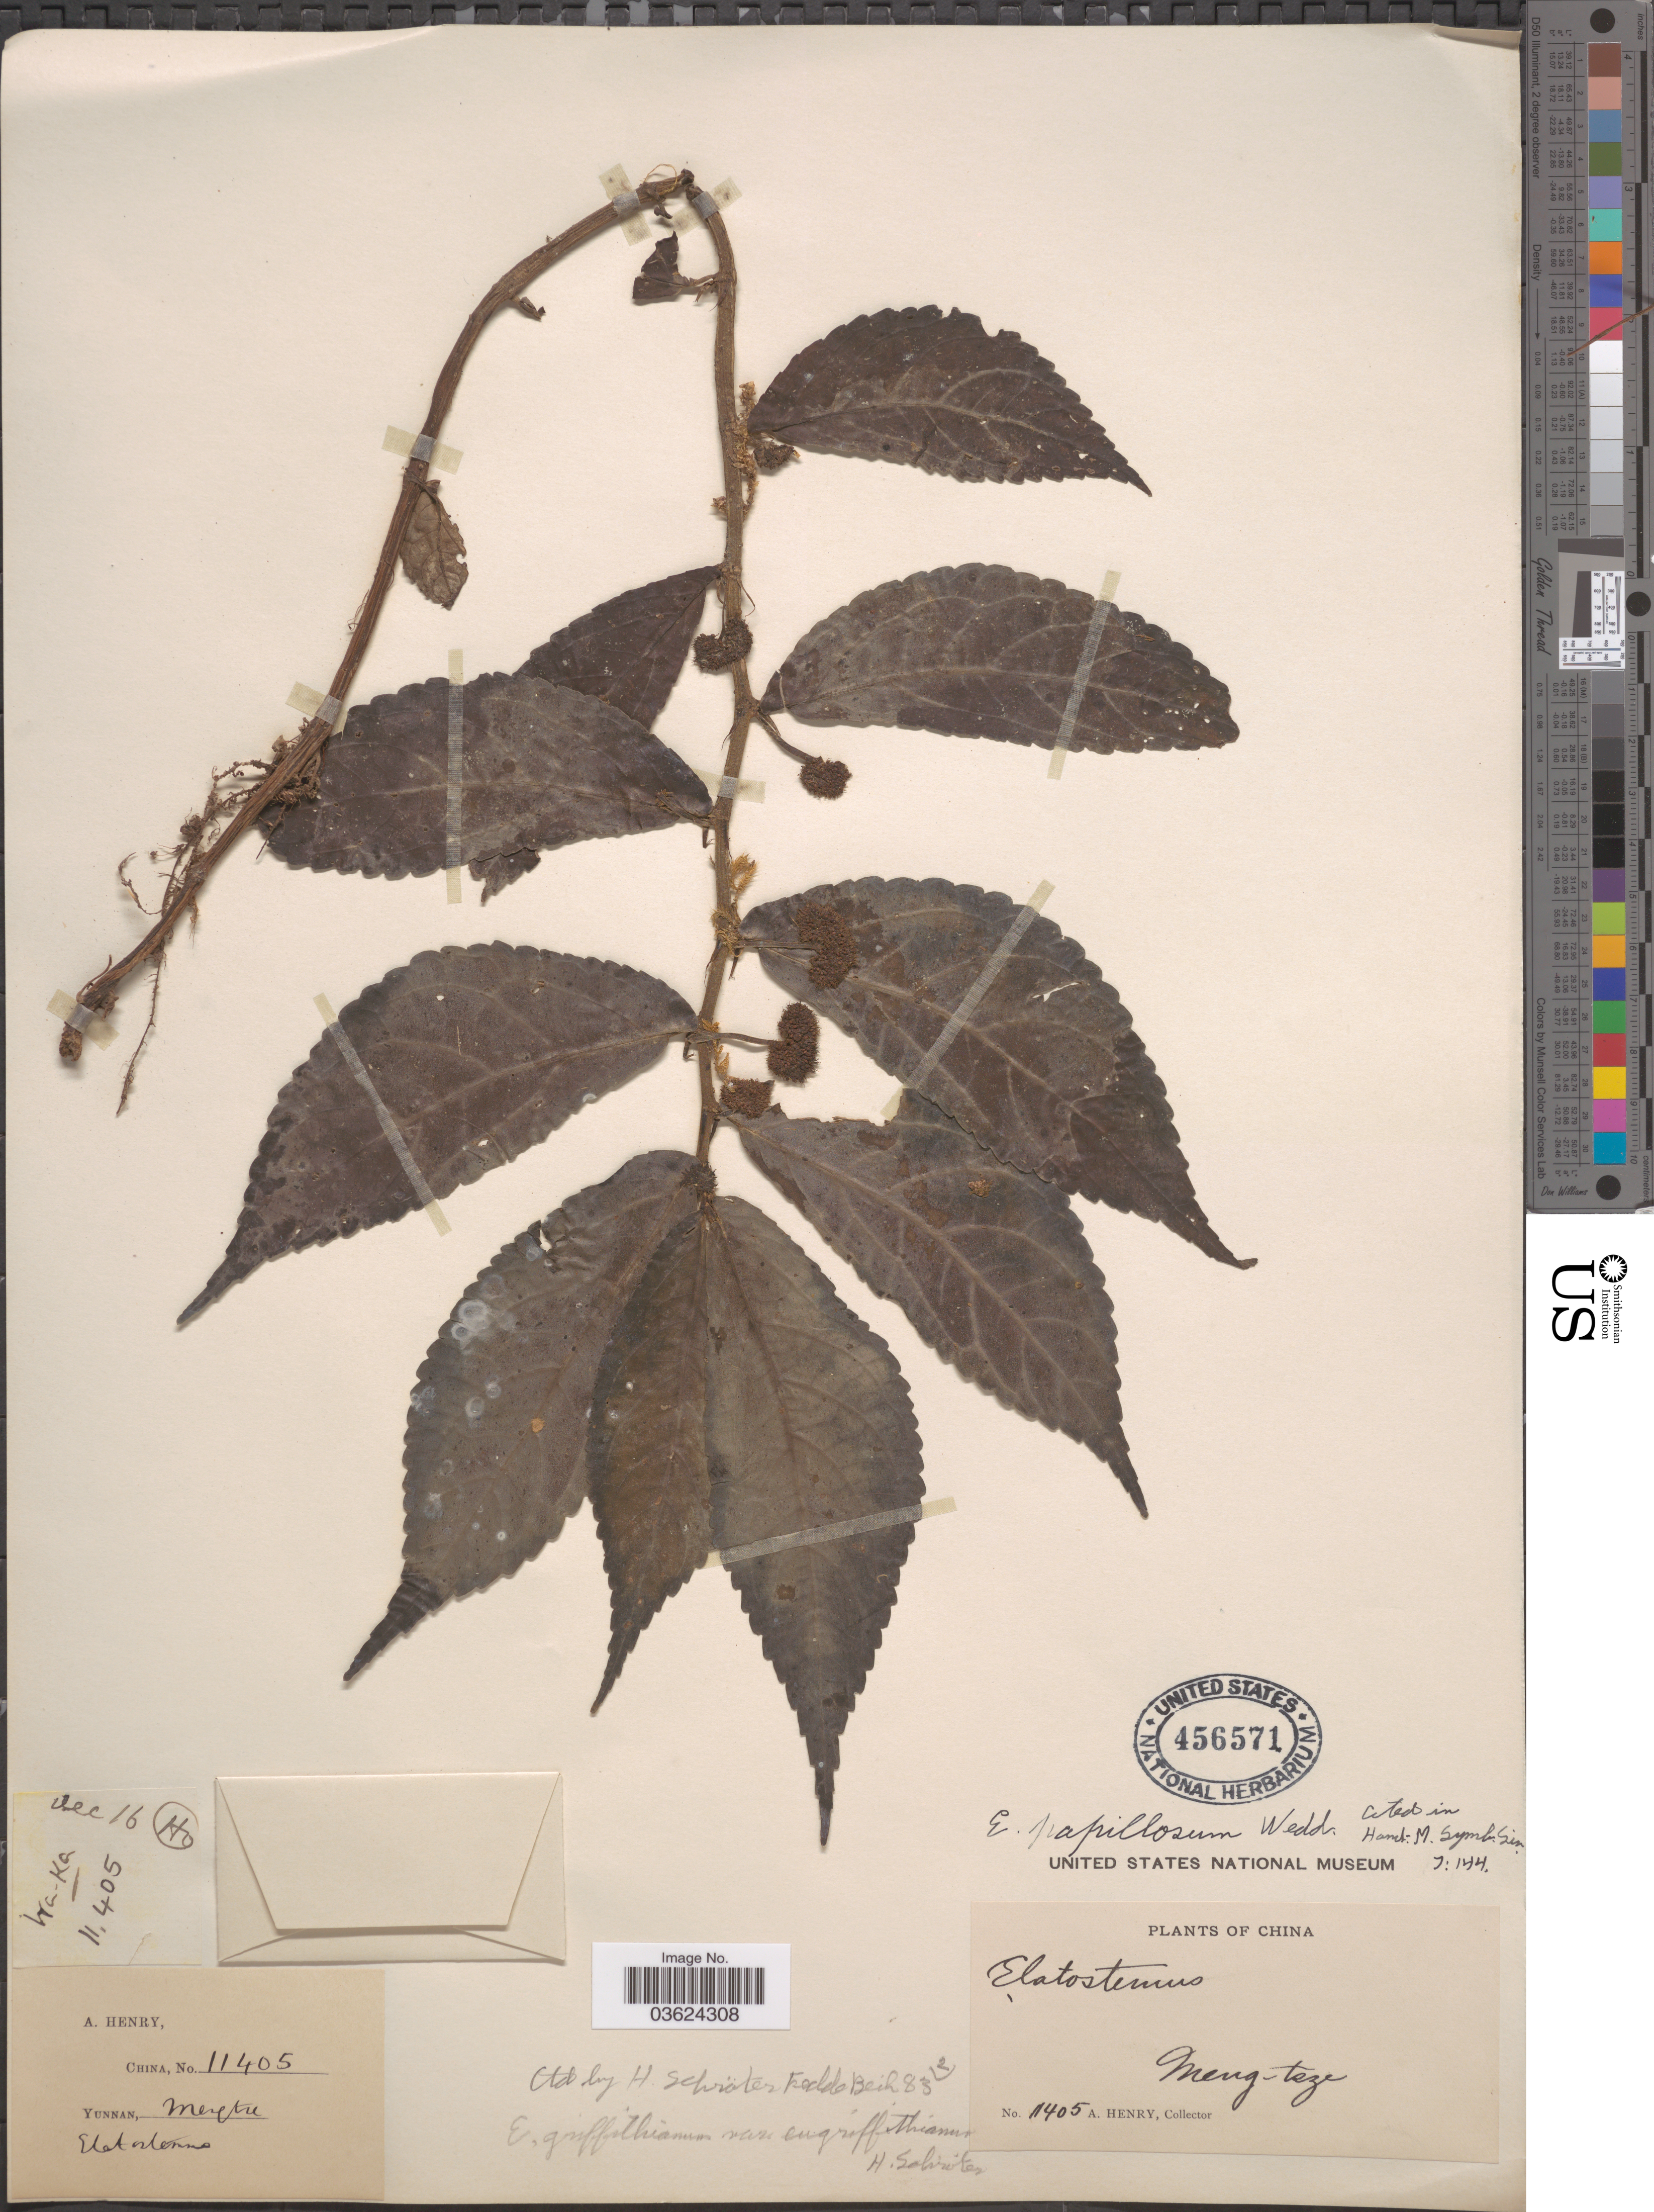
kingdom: Plantae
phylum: Tracheophyta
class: Magnoliopsida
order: Rosales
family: Urticaceae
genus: Elatostema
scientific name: Elatostema griffithianum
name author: (Wedd.) Hallier f.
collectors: A. Henry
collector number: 11405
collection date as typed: Transcribed d/m/y: /12/16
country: China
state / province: Yunnan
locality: Meng-tsze.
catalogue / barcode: US 456571